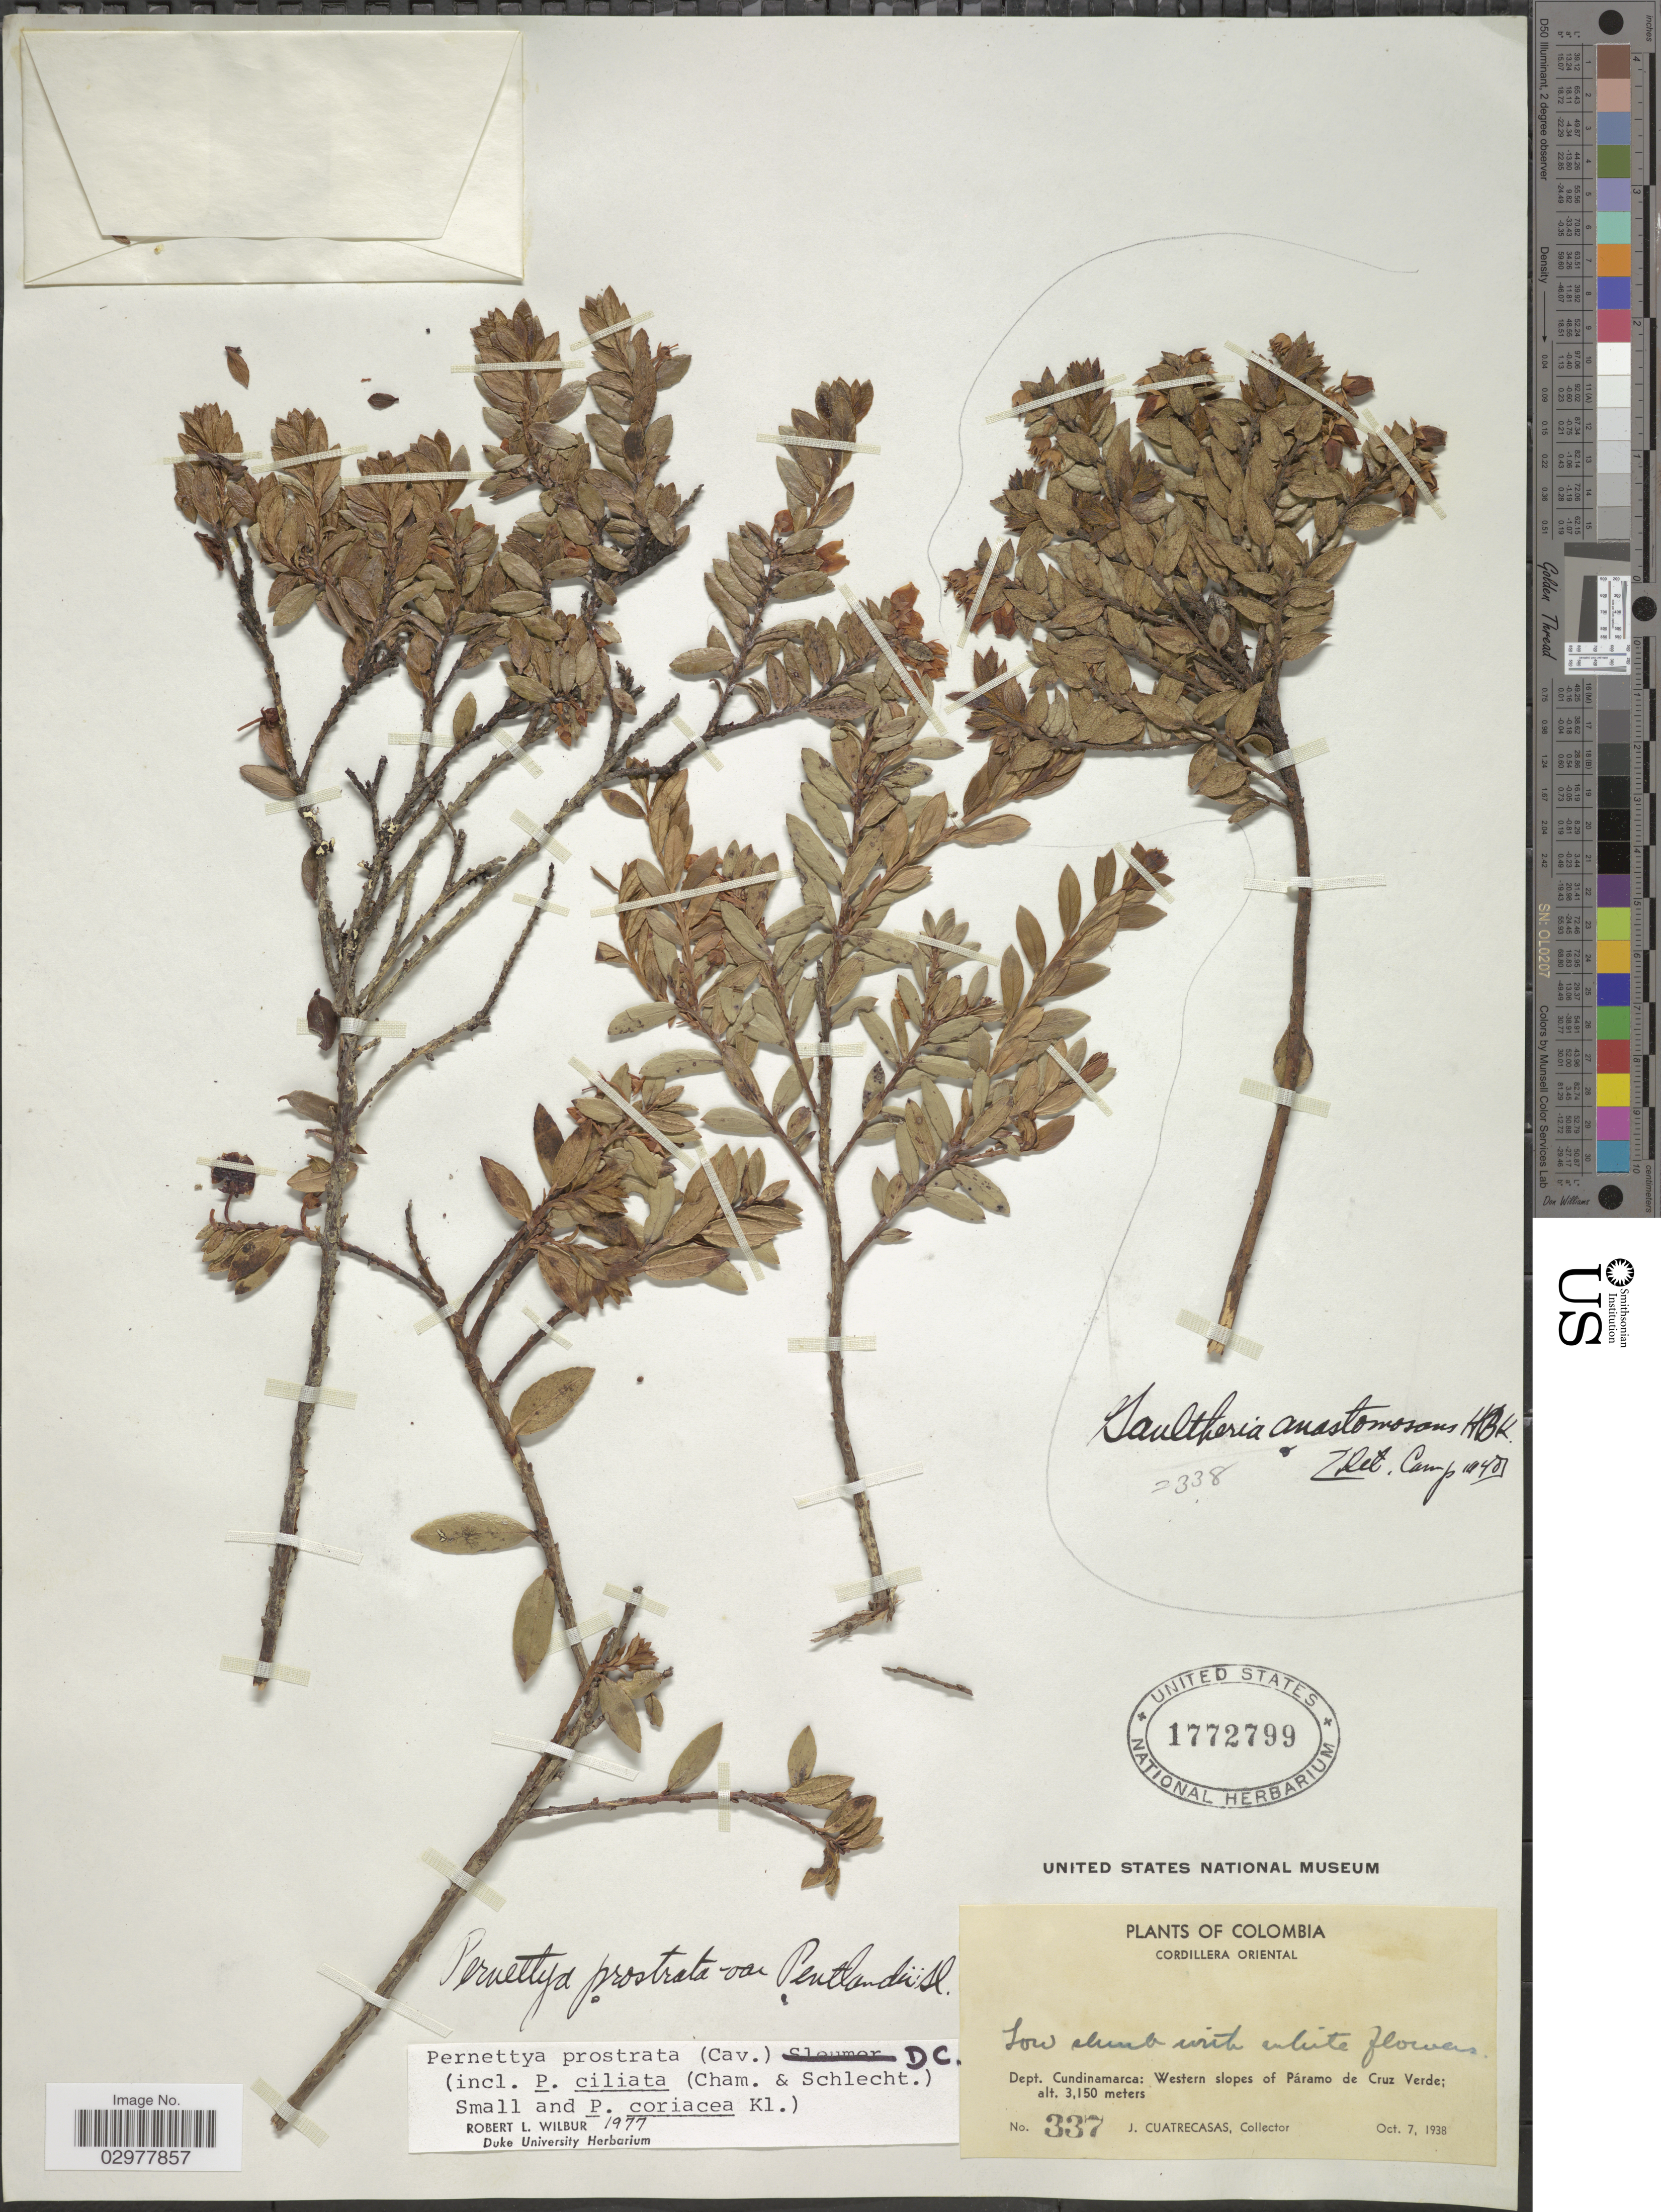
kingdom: Plantae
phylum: Tracheophyta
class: Magnoliopsida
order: Ericales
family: Ericaceae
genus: Pernettya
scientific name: Pernettya prostrata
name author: (Cav.) DC.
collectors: J. Cuatrecasas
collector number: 337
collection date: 1938-10-07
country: Colombia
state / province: Cundinamarca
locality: Cordillera Oriental. Dept. Cundinamarca: Western slopes of Páramo de Cruz Verde.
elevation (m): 3150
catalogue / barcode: US 1772799